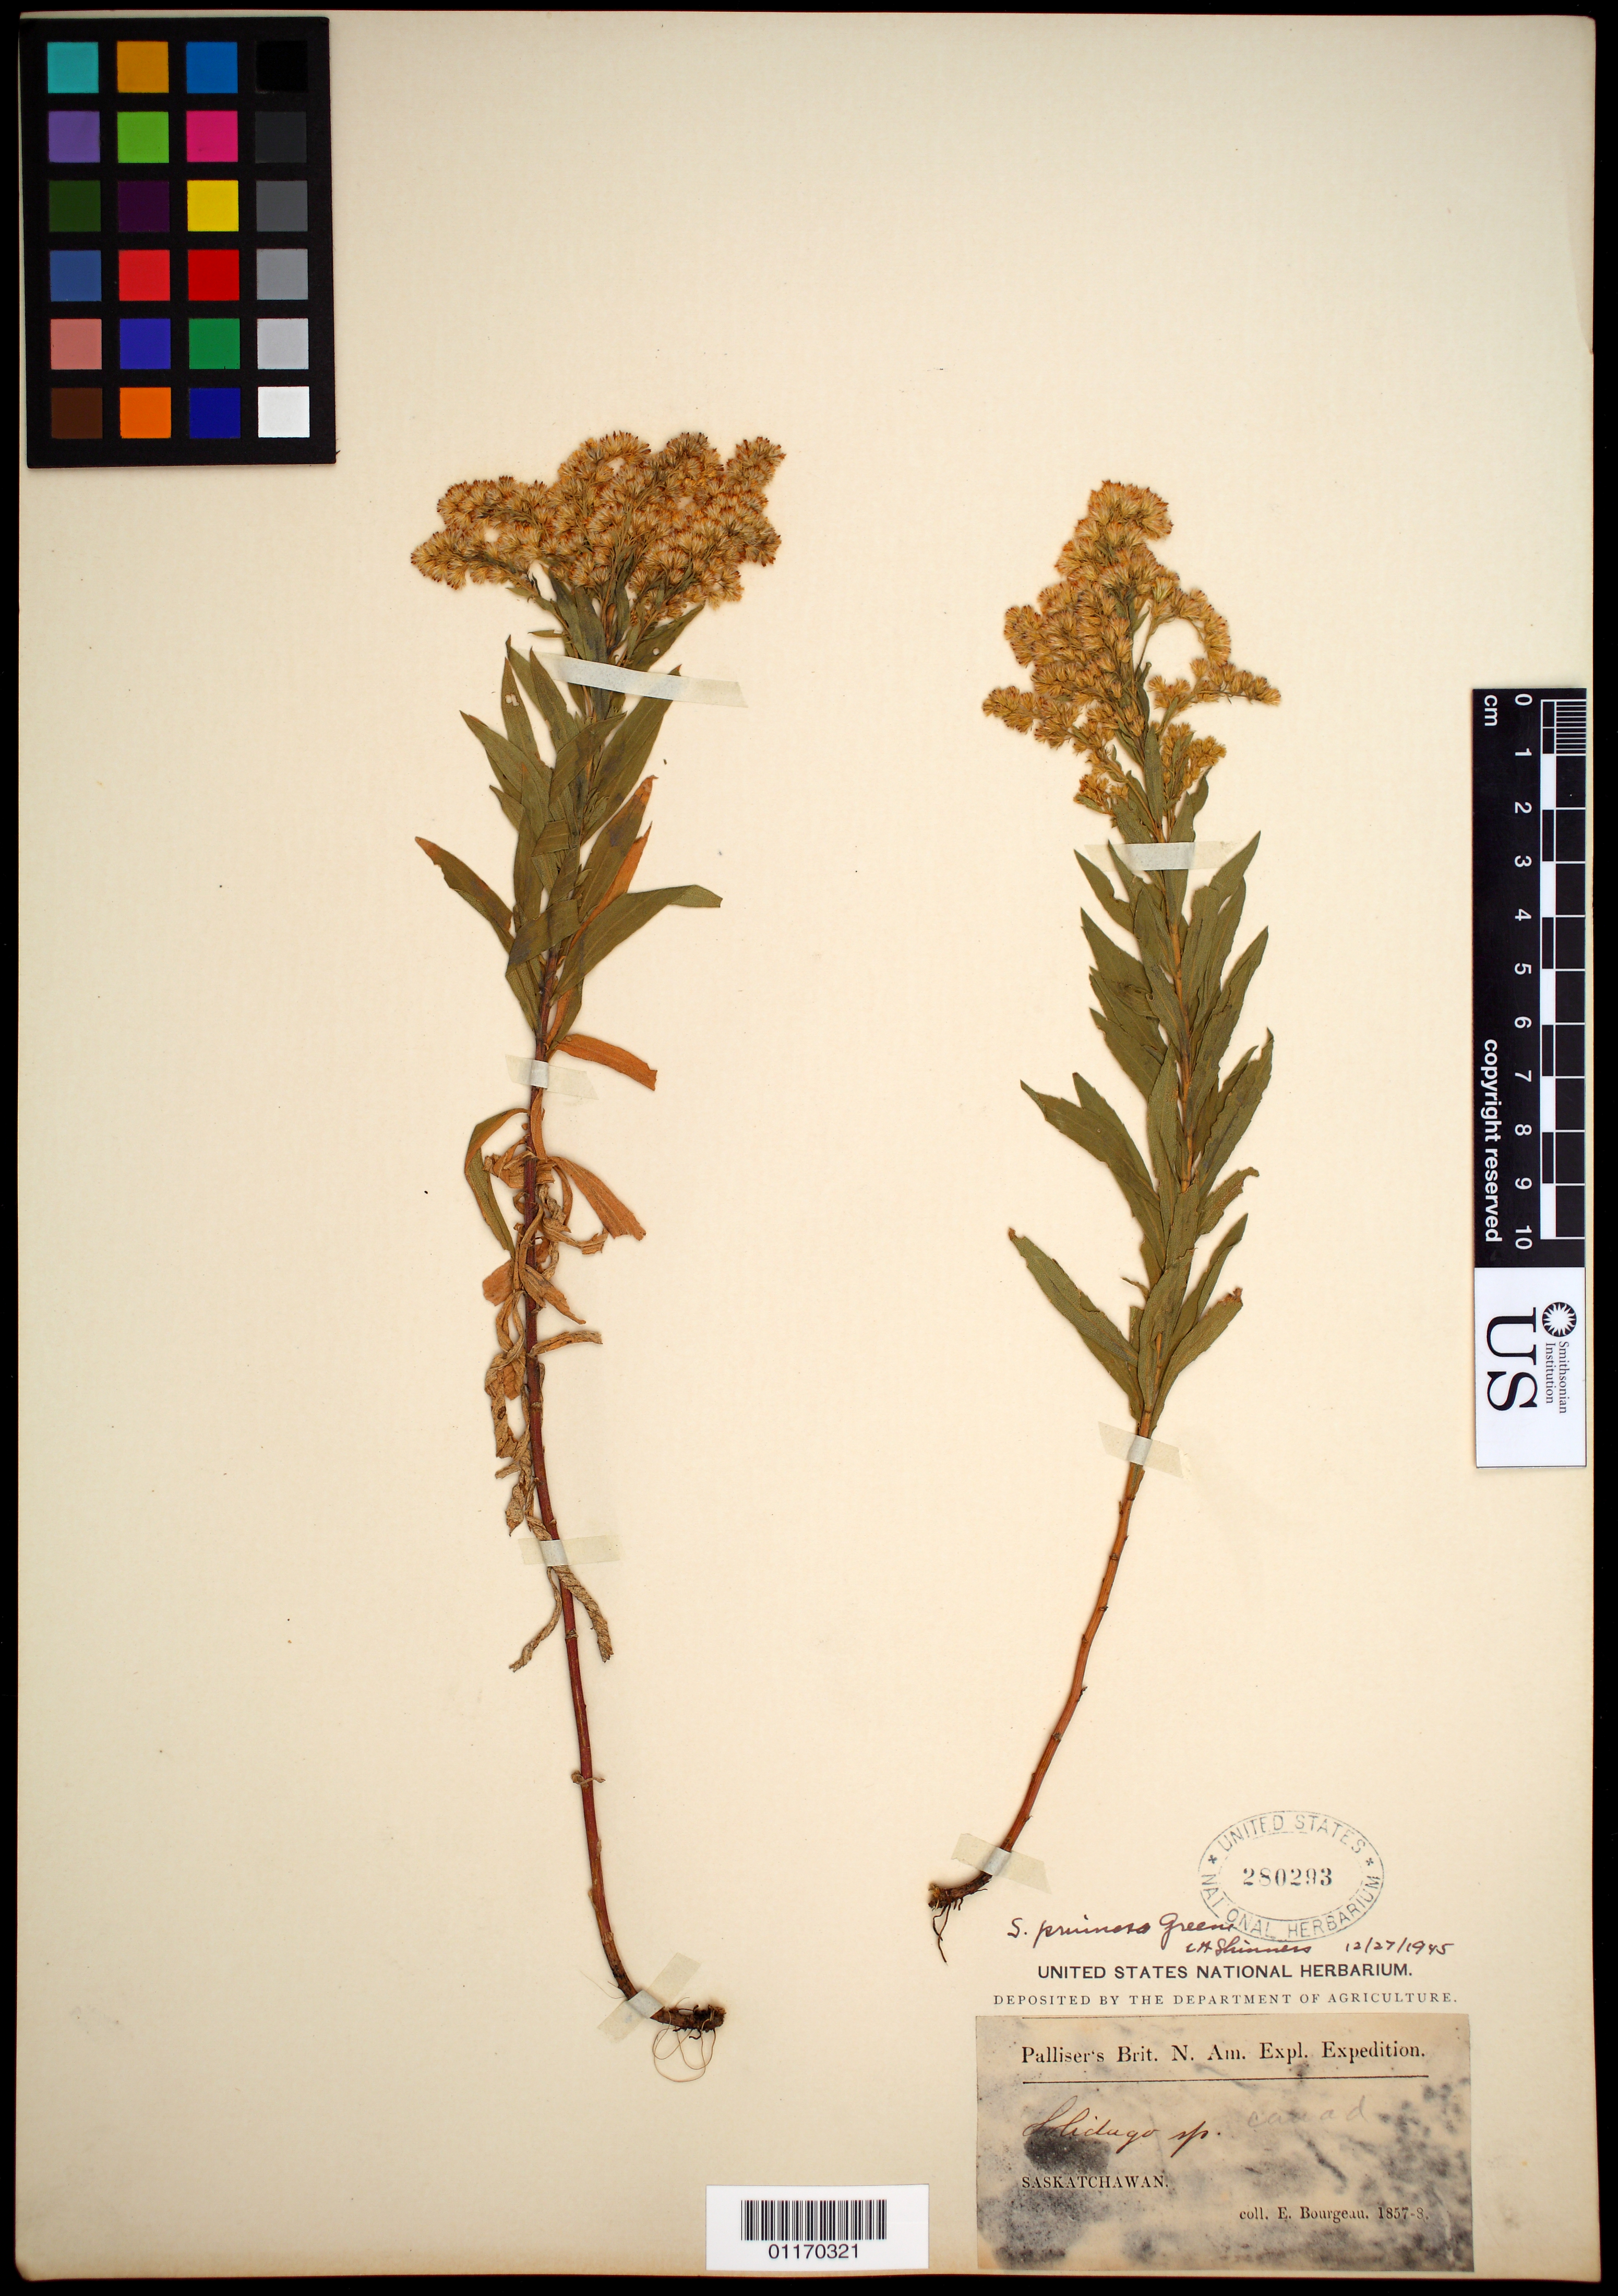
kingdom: Plantae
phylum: Tracheophyta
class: Magnoliopsida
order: Asterales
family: Asteraceae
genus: Solidago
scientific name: Solidago pruinosa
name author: Greene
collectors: E. Bourgeau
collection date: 1858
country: Canada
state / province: Saskatchewan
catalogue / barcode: US 280293